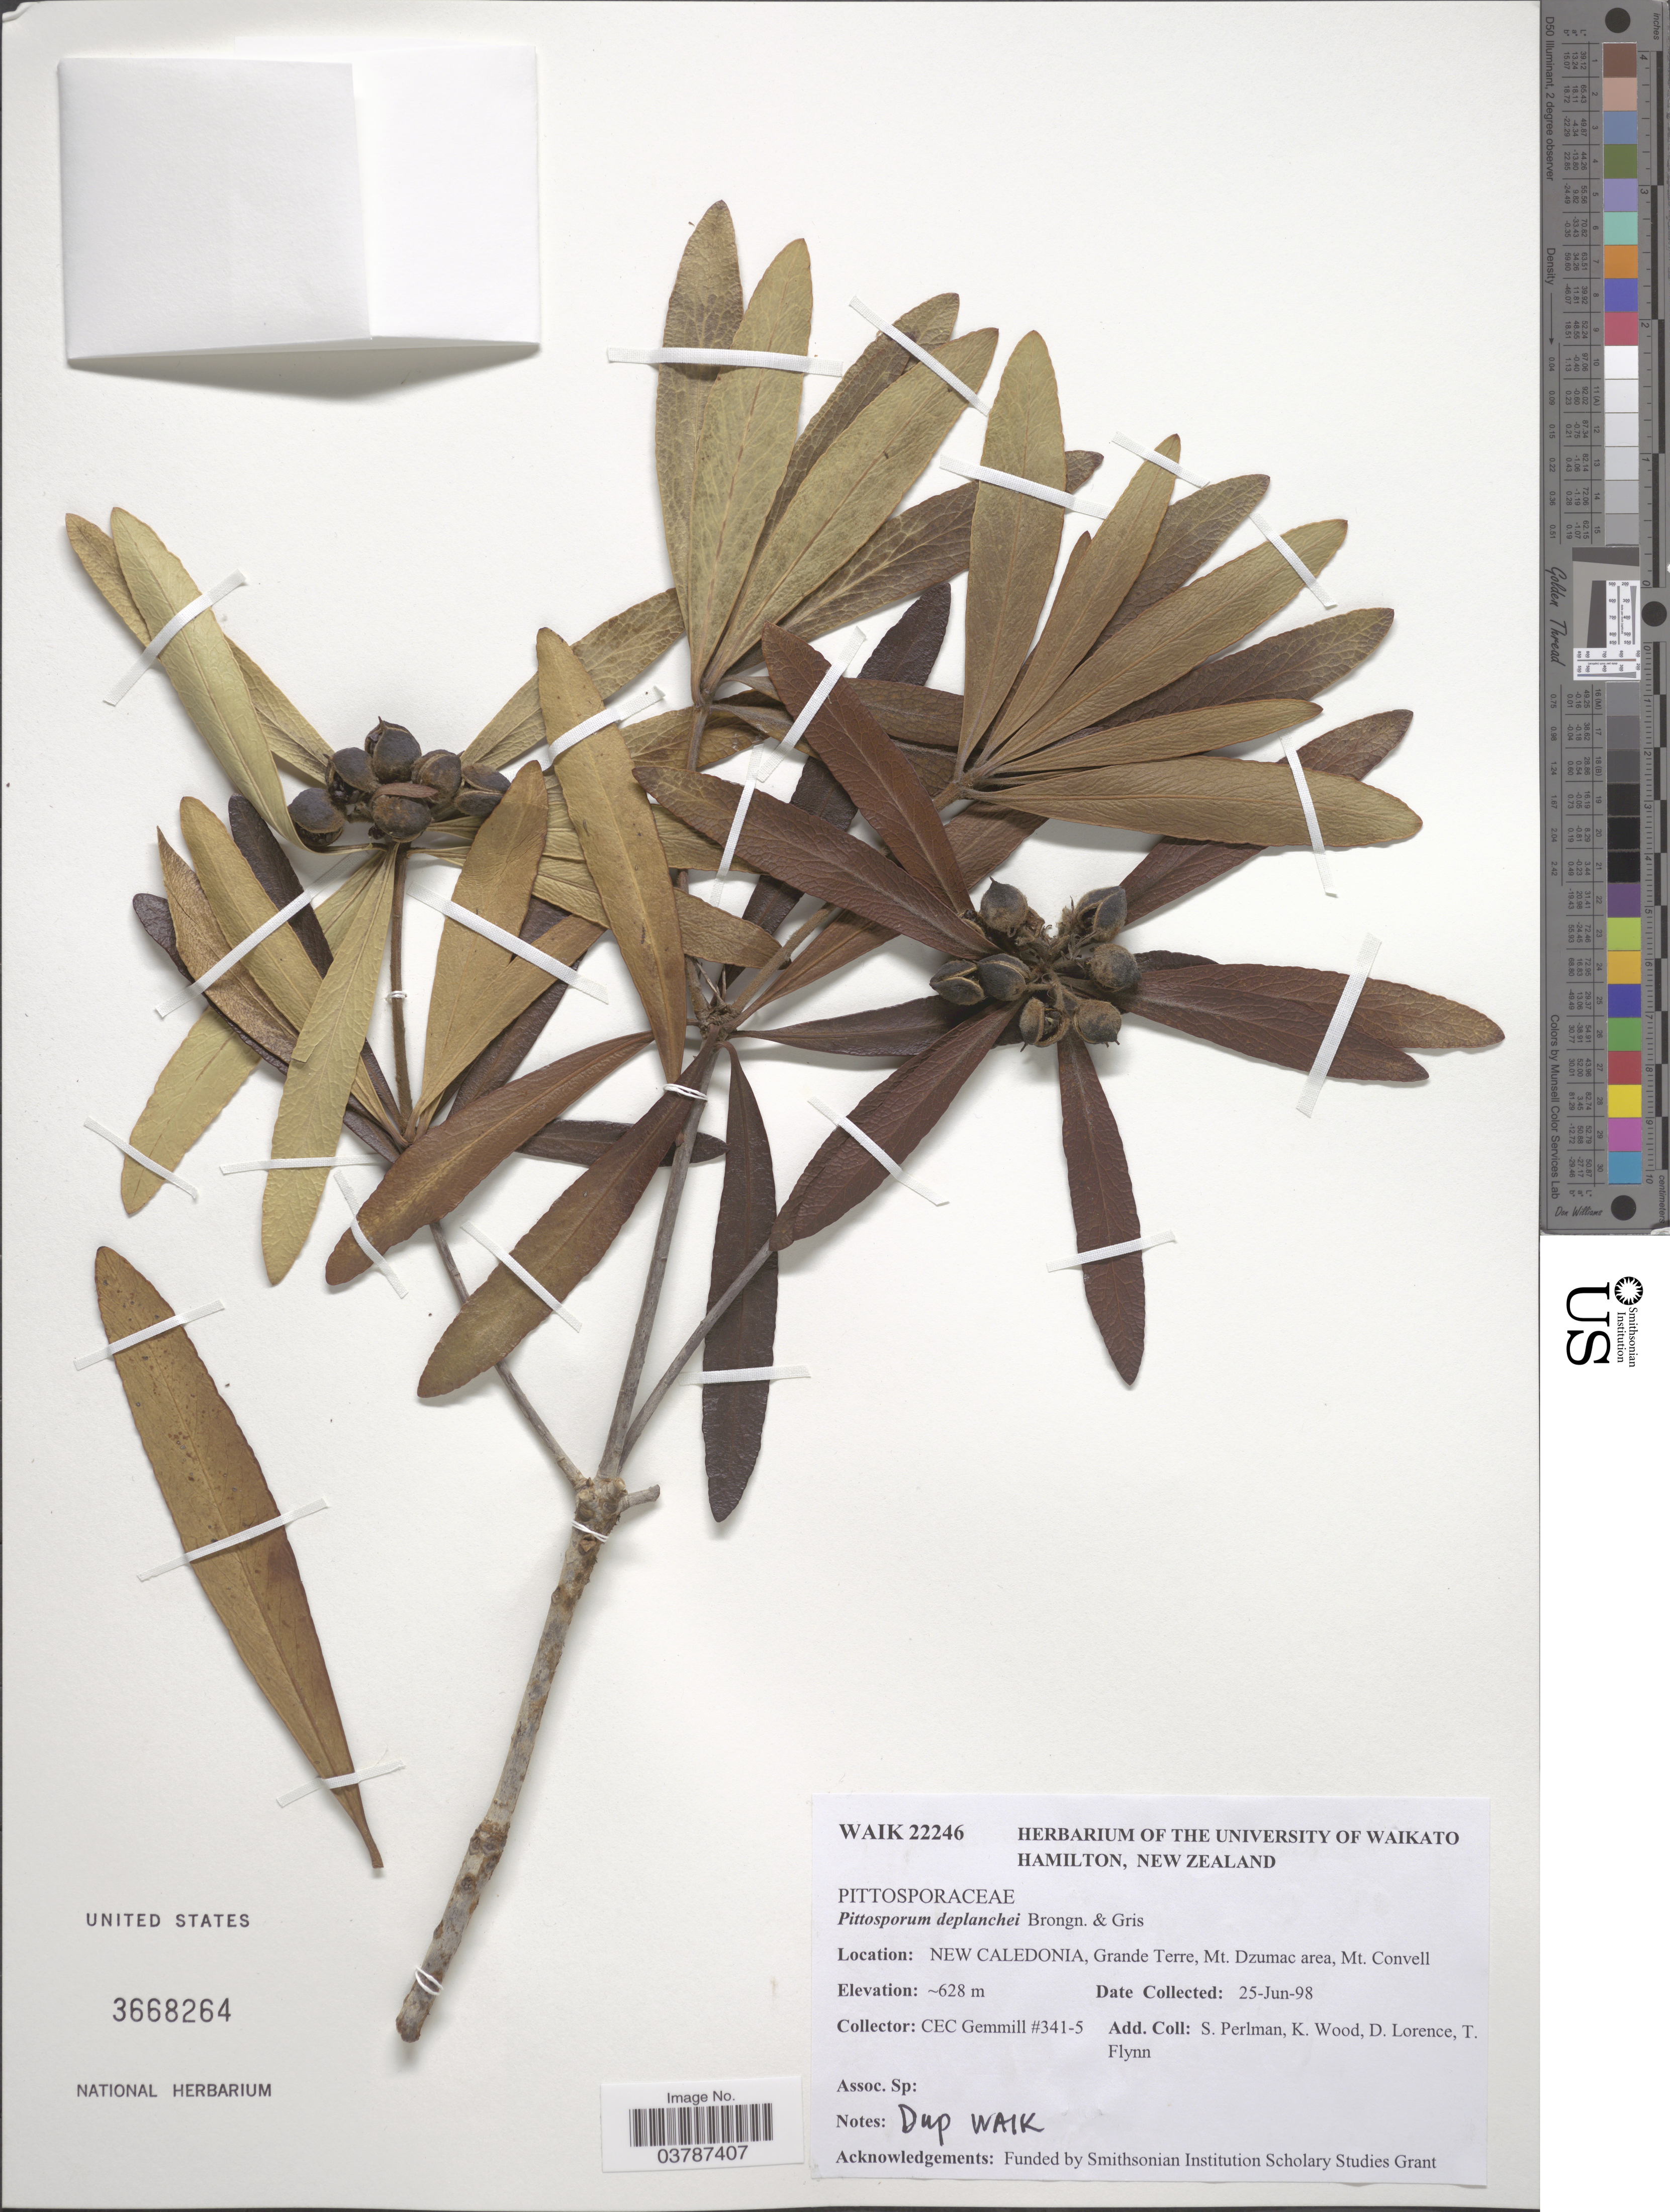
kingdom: Plantae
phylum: Tracheophyta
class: Magnoliopsida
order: Apiales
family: Pittosporaceae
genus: Pittosporum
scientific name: Pittosporum deplanchei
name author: Brongn. & Gris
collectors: C. Gemmill, S. Perlman, K. Wood, D. Lorence & T. Flynn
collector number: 341-5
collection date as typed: Transcribed d/m/y: 25/6/98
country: New Caledonia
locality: Grande Terre, Mt. Dzumac area, Mt. Convell.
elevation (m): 628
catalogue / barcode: US 3668264